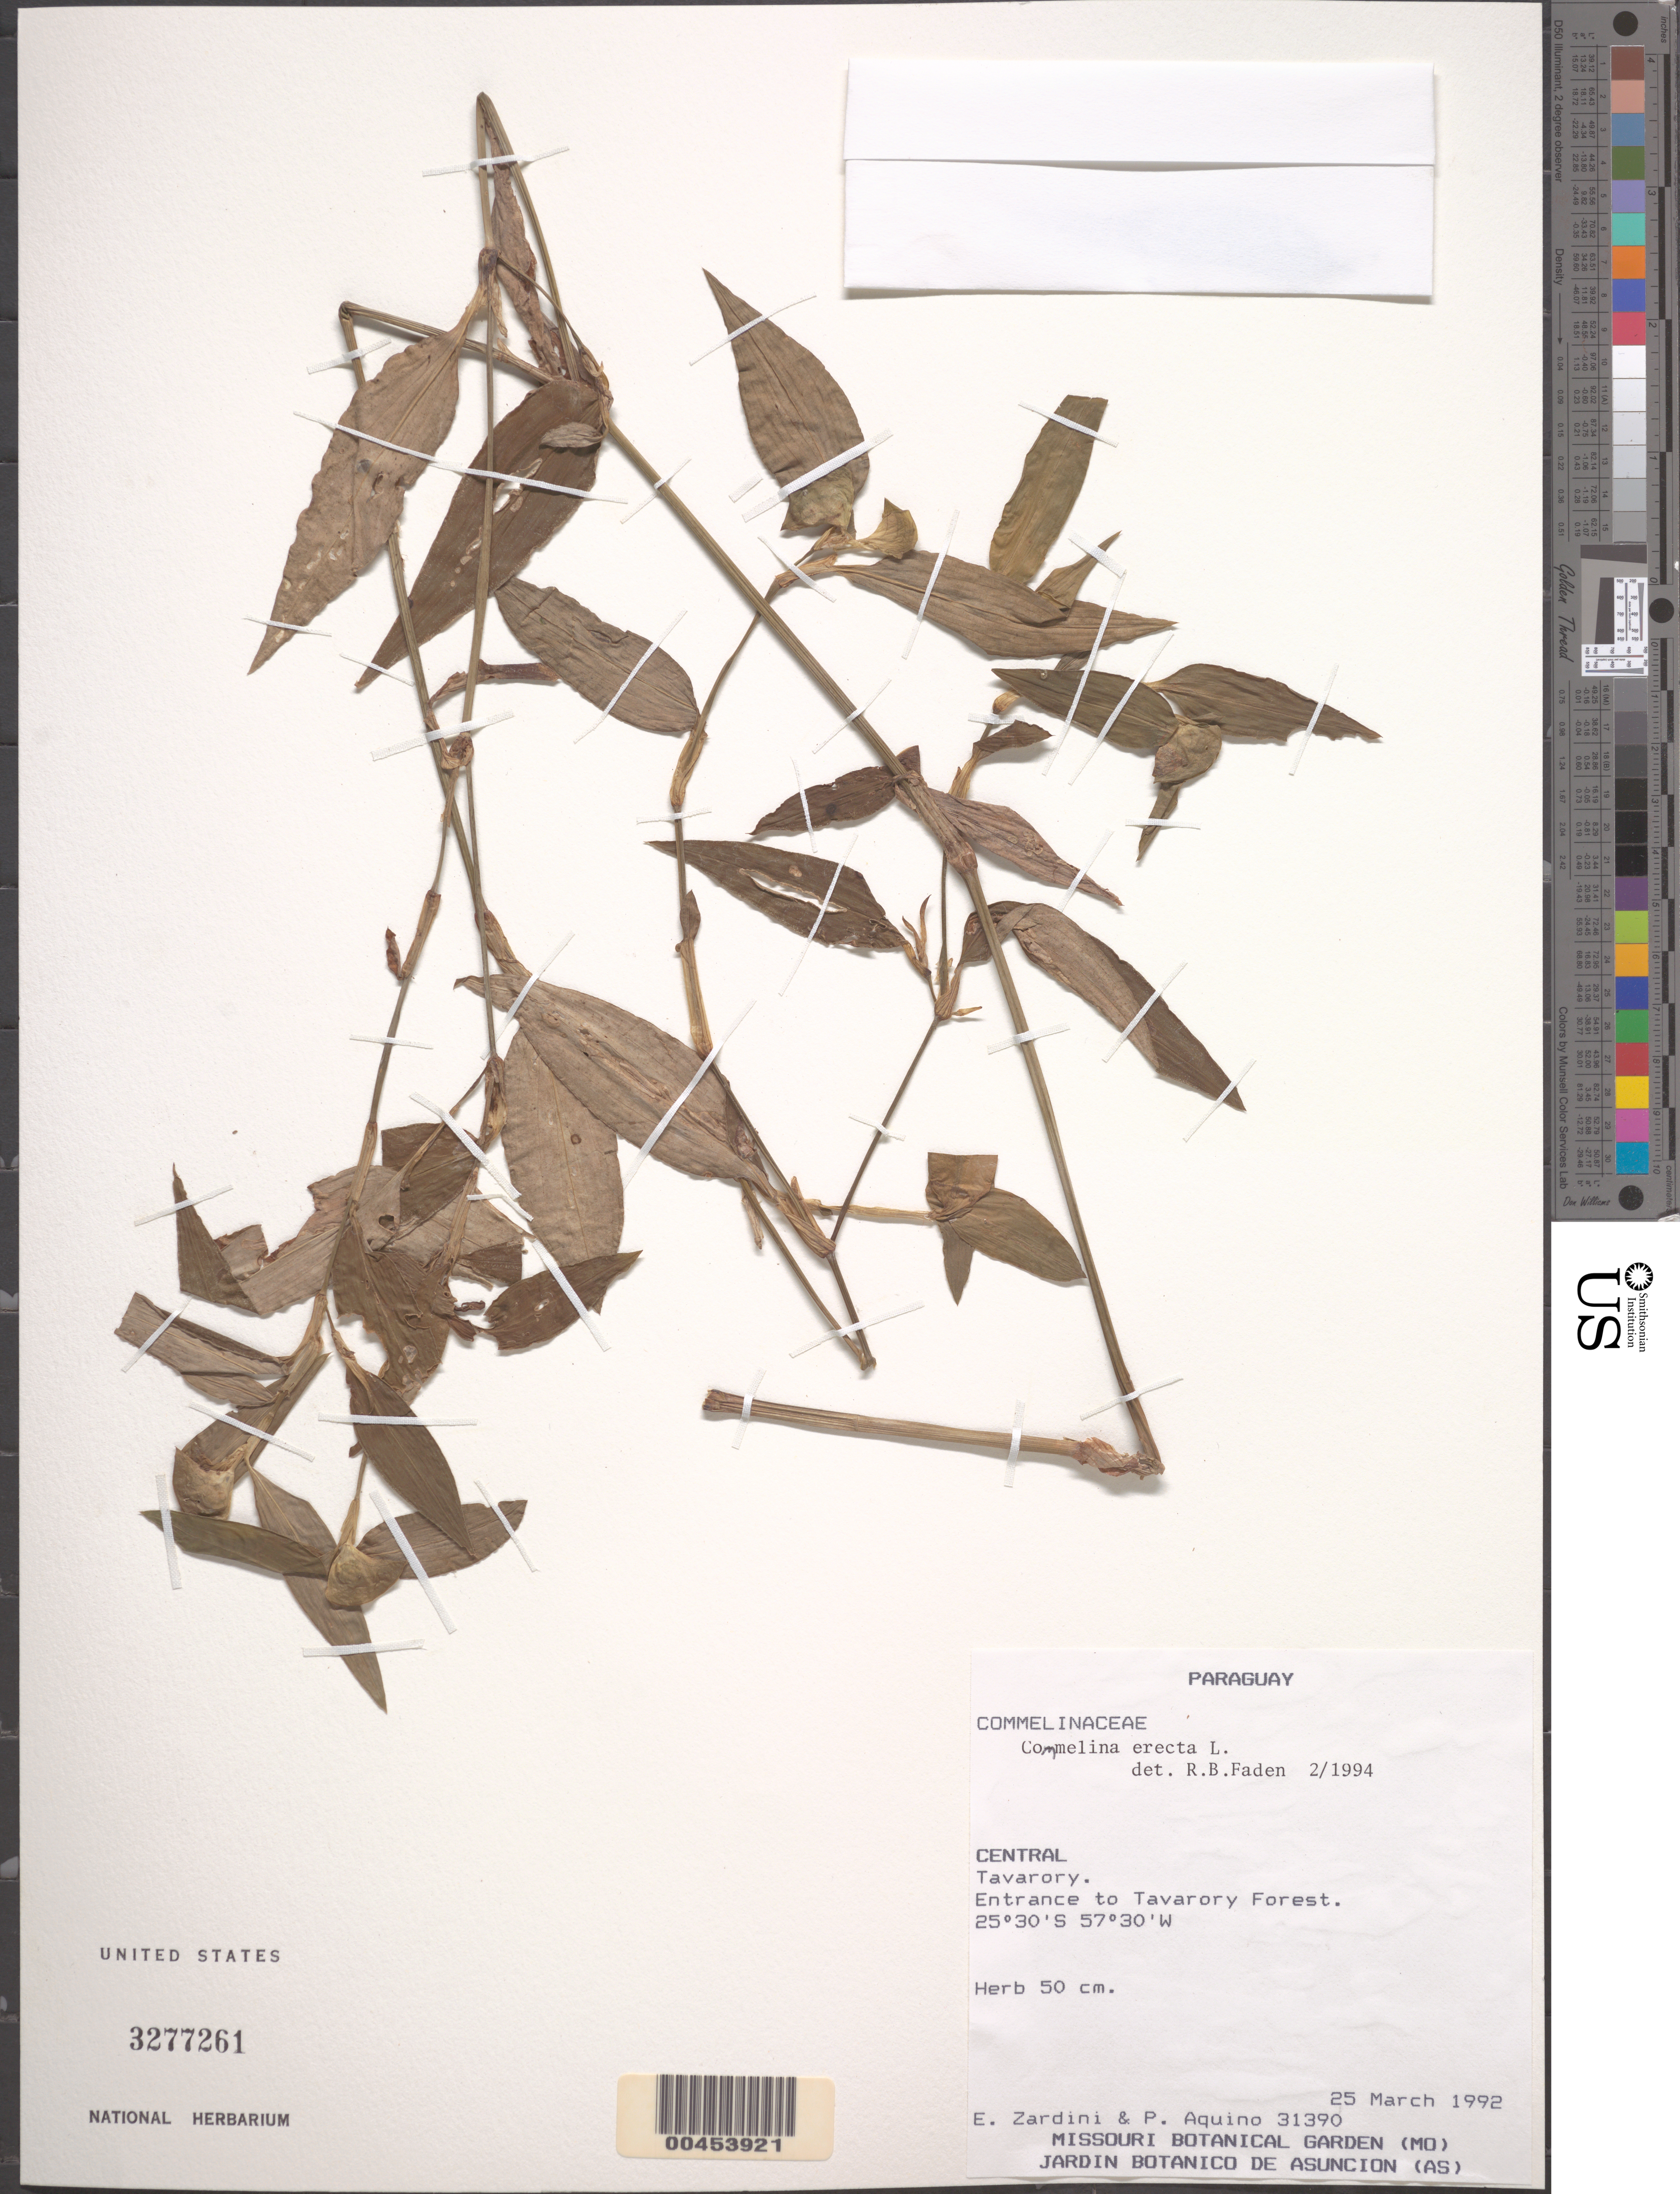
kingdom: Plantae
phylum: Tracheophyta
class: Liliopsida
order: Commelinales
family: Commelinaceae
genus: Commelina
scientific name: Commelina erecta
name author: L.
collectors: E. M. Zardini & P. Aquino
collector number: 31390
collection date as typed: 25 Mar 1992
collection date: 1992-03-25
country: Paraguay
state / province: Central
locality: Entrance to tavarory forest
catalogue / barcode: US 3277261